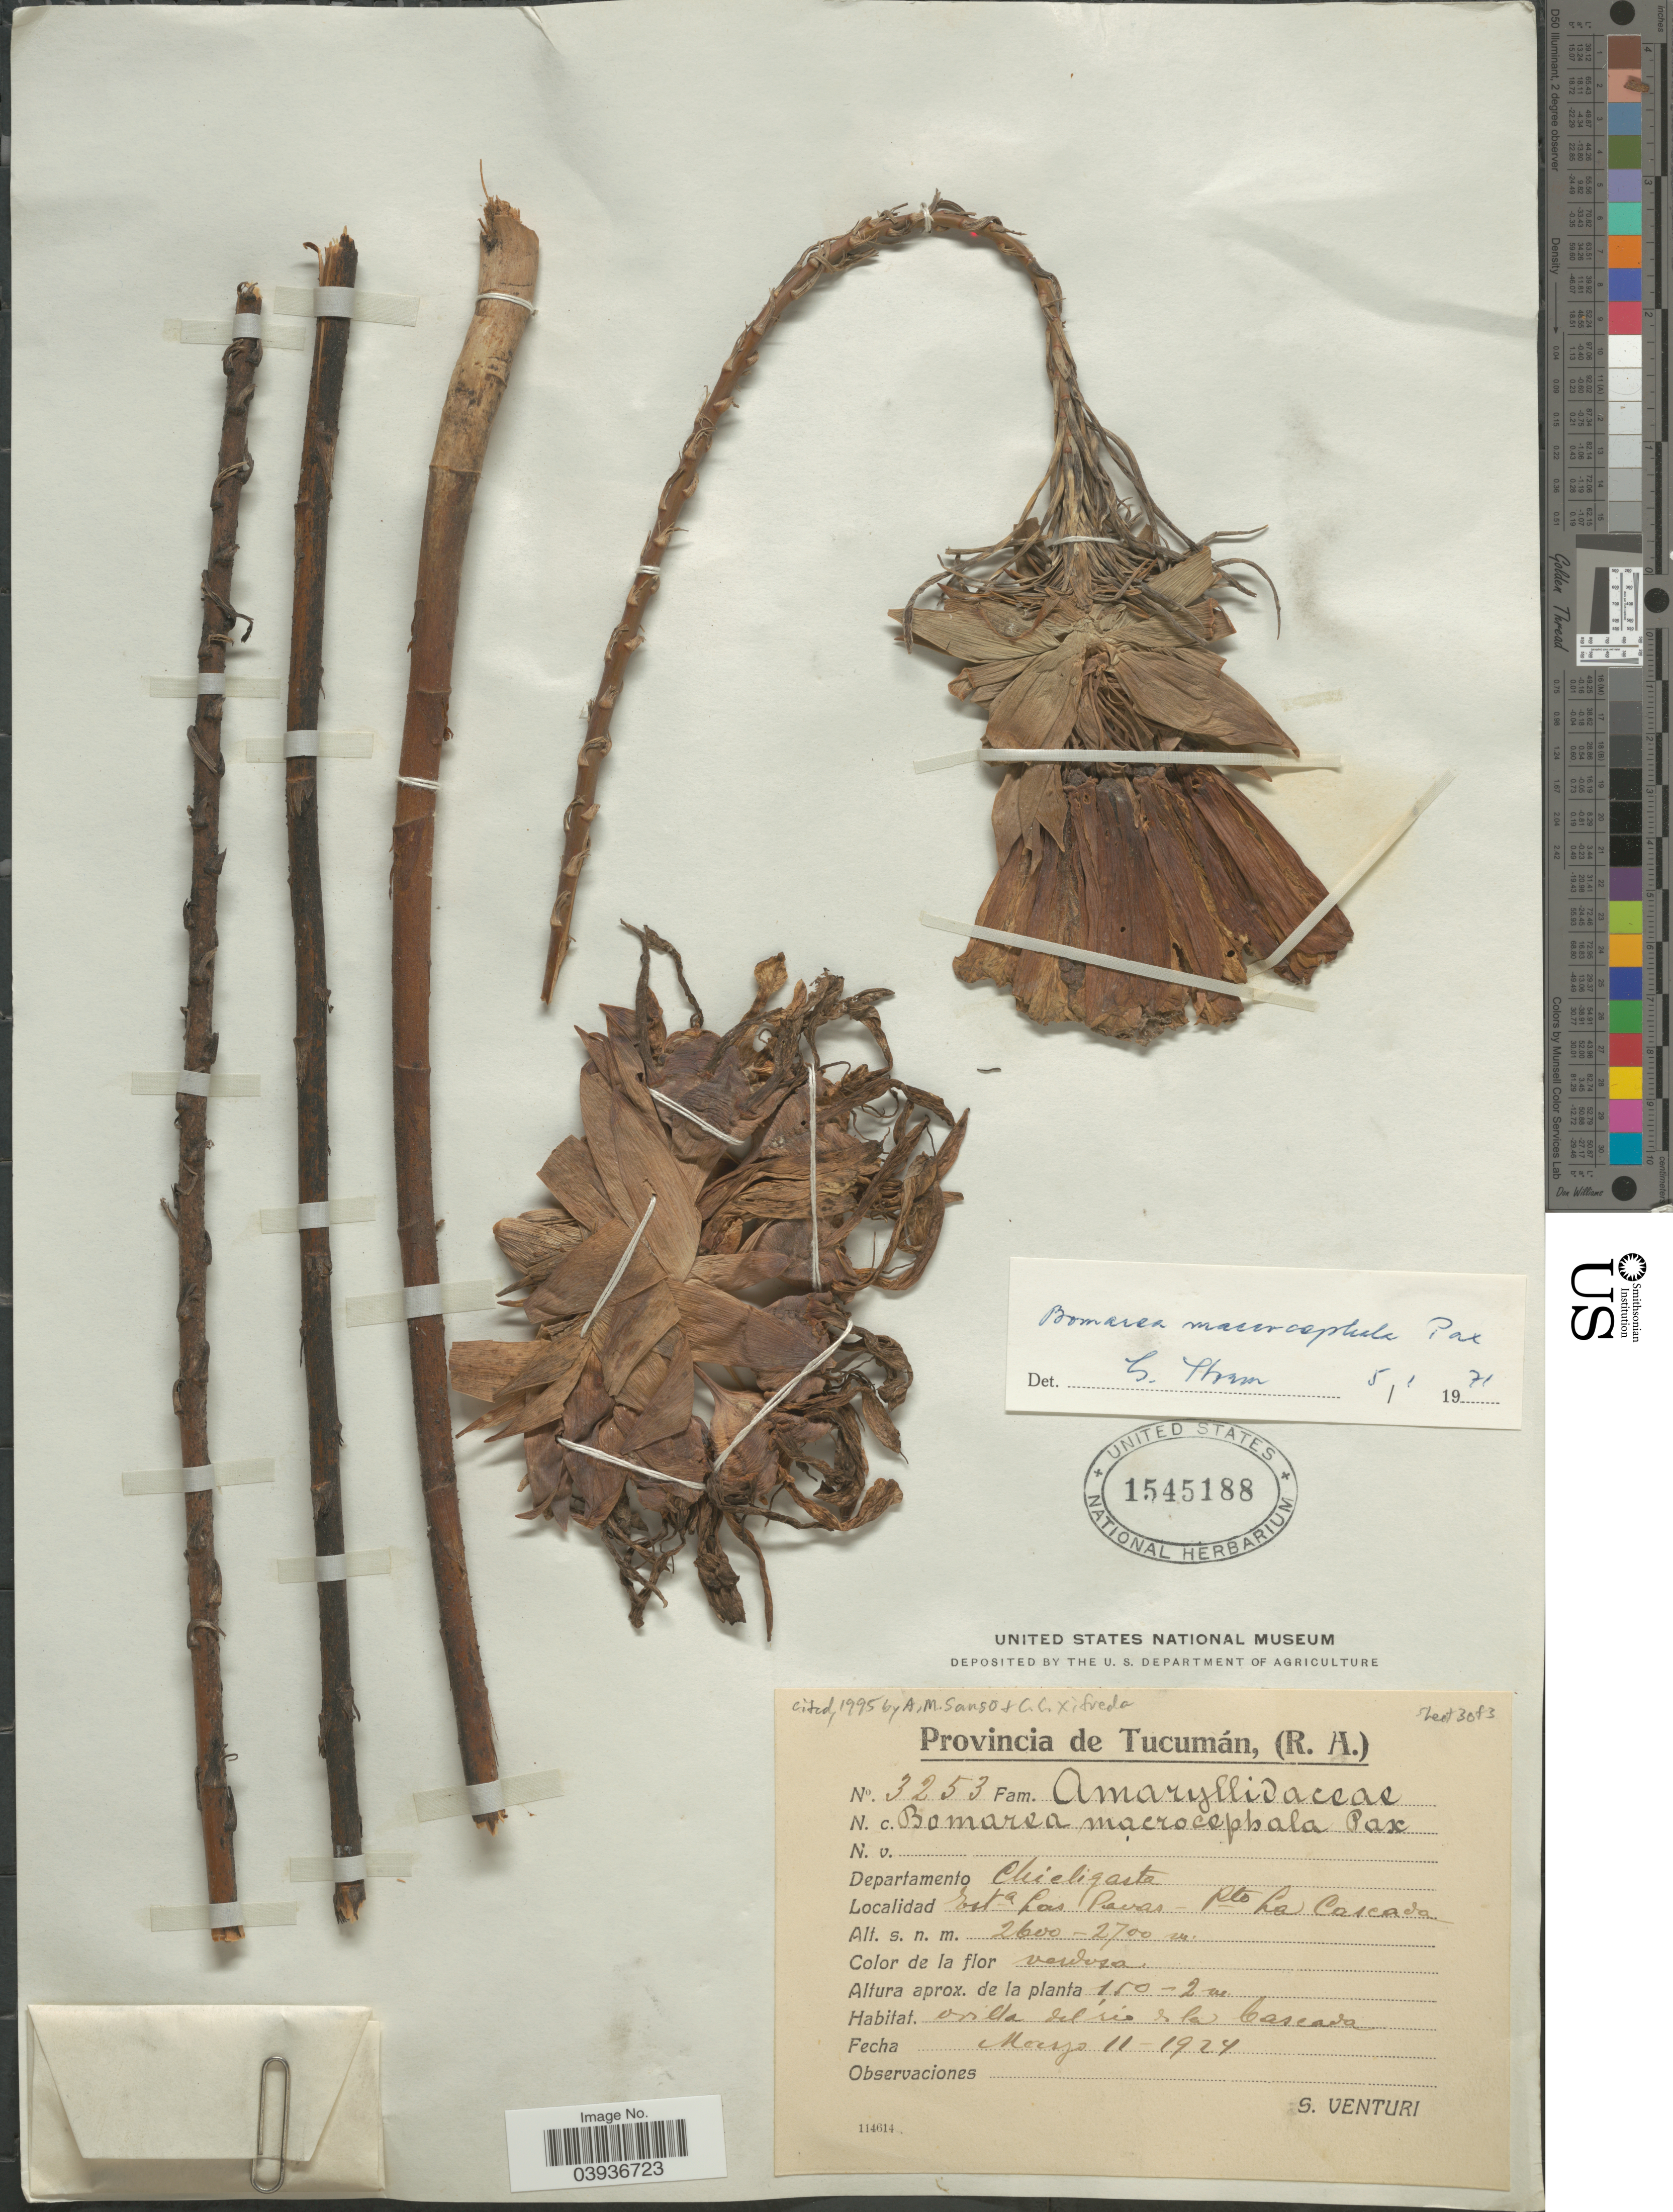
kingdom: Plantae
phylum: Tracheophyta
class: Liliopsida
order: Liliales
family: Alstroemeriaceae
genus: Bomarea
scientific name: Bomarea macrocephala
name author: Pax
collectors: S. Venturi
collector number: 3253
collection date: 1924-03-11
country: Argentina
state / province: Tucuman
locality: Departamento Chicligasta. Esta Las Pavas- Pto La Cascada.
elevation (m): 2600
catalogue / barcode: US 1545188